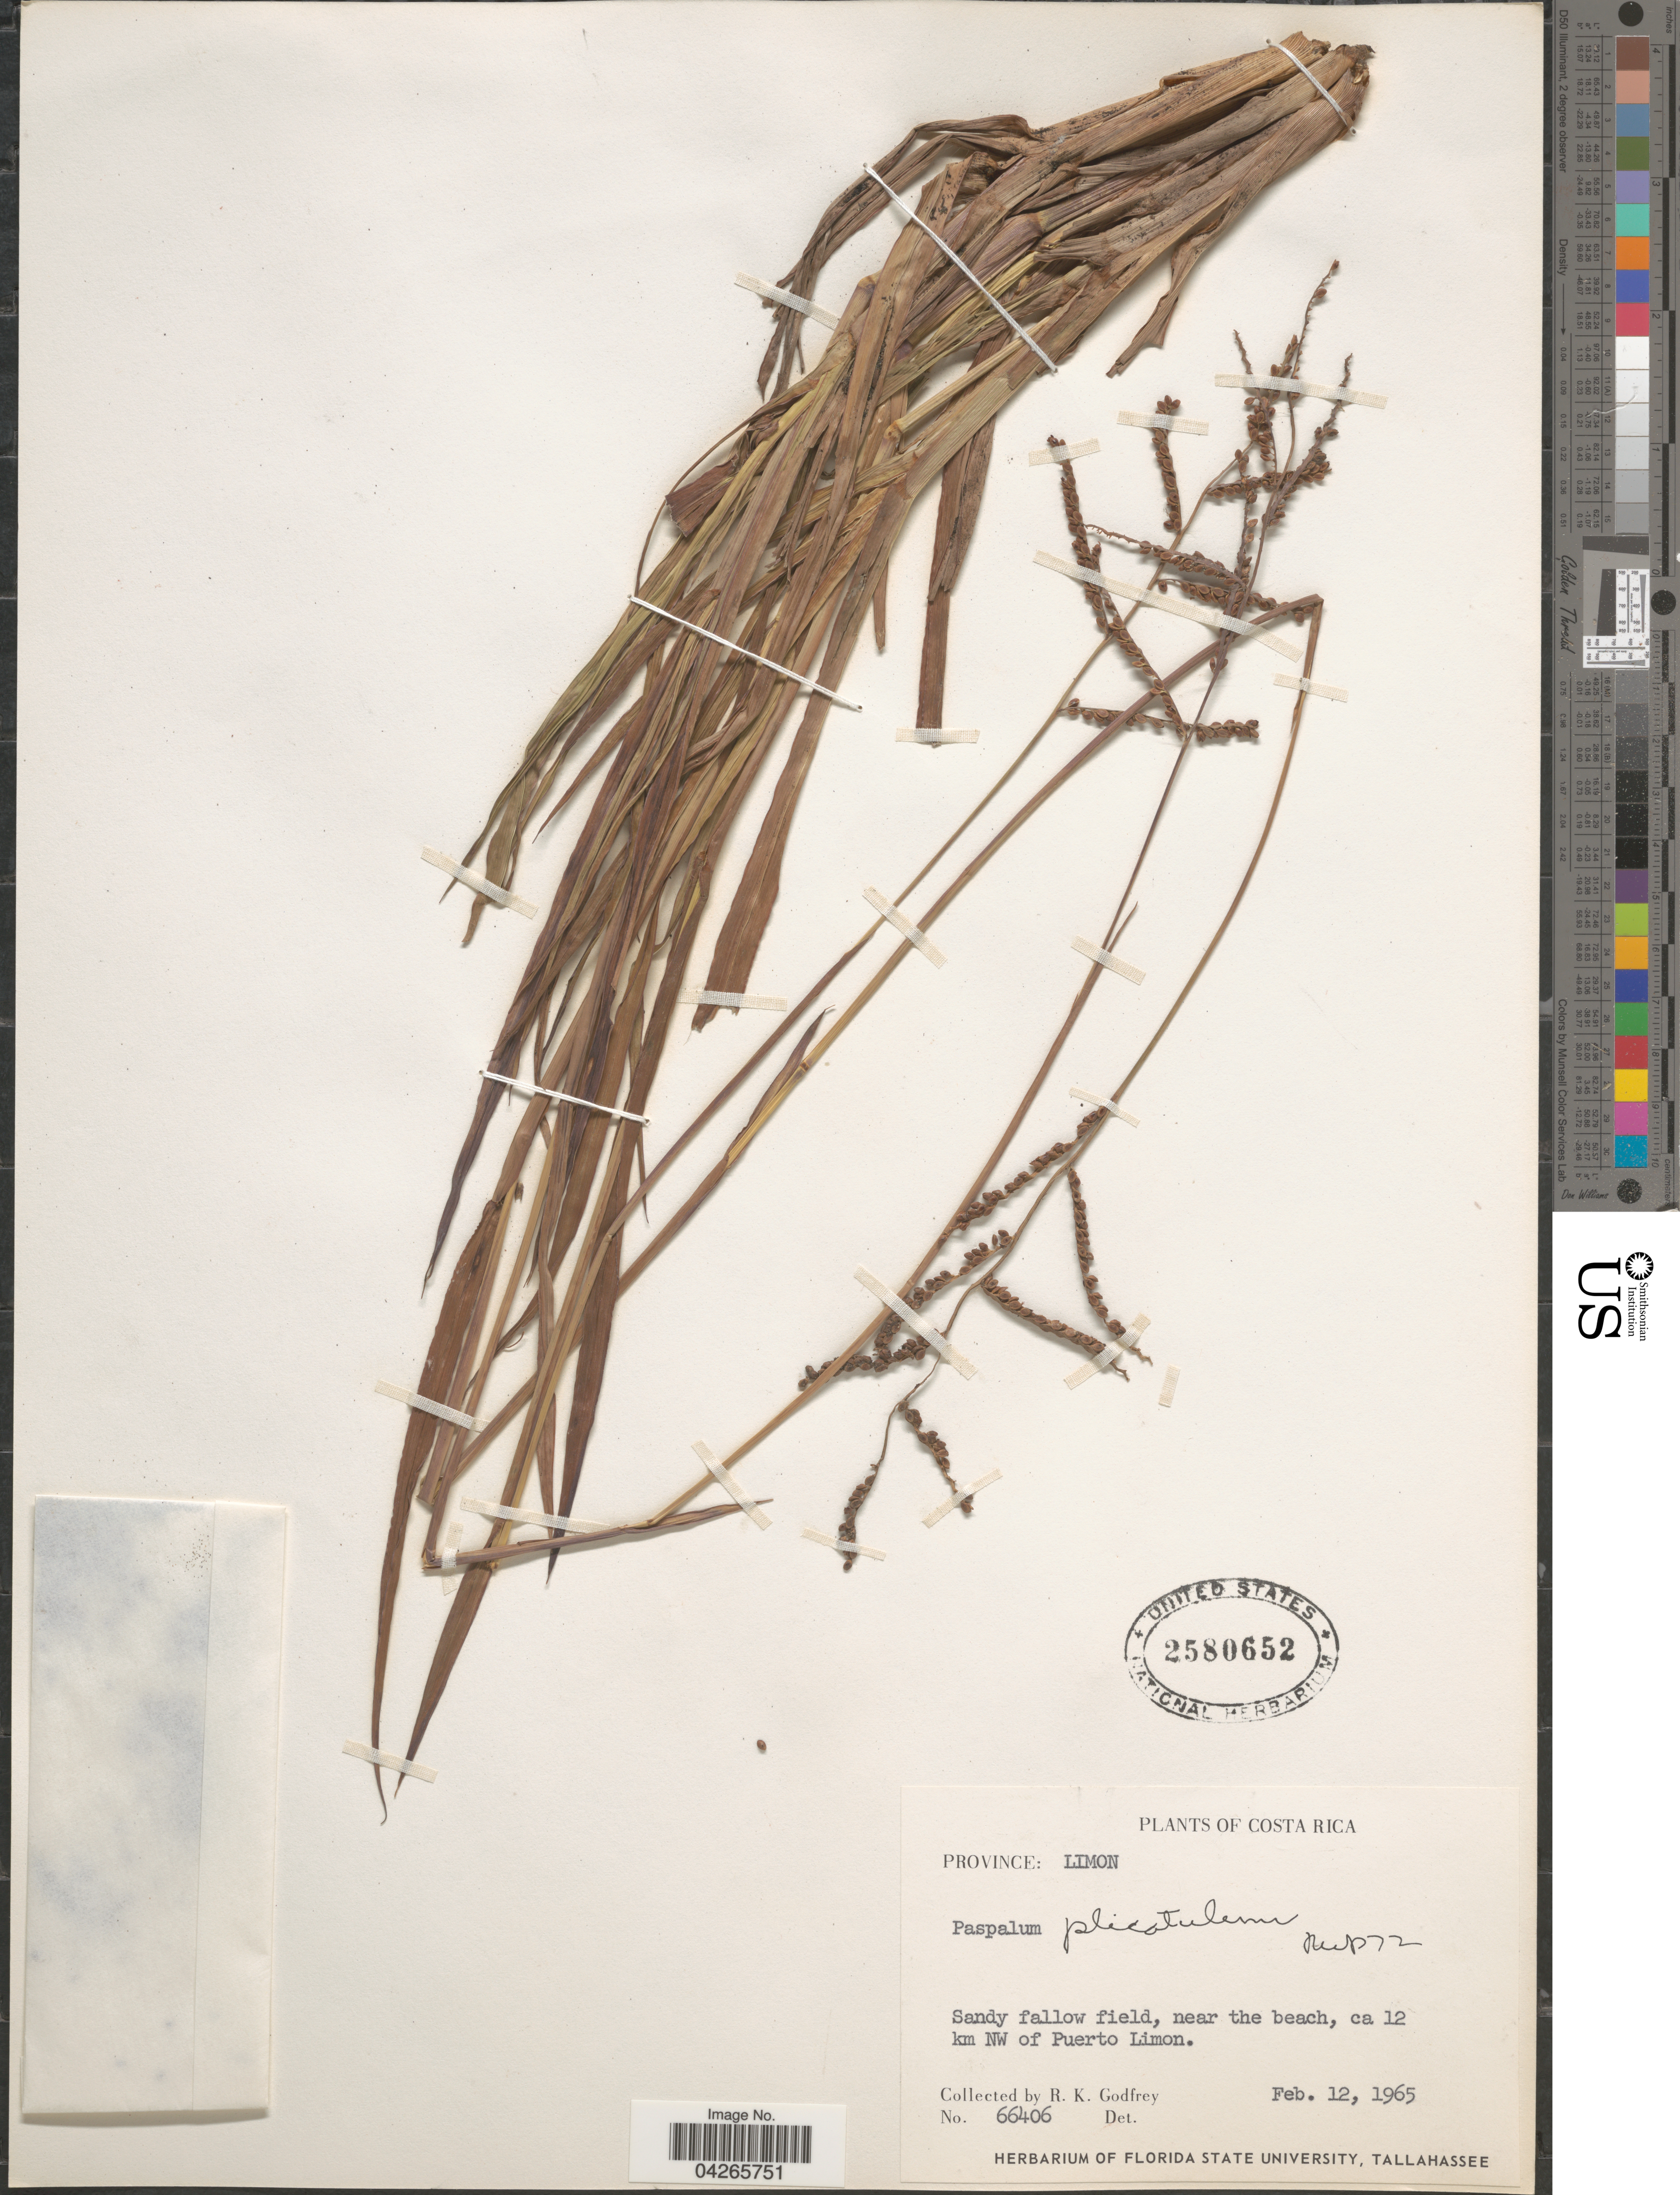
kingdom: Plantae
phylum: Tracheophyta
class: Liliopsida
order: Poales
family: Poaceae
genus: Paspalum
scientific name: Paspalum plicatulum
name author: Michx.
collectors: R. K. Godfrey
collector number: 66406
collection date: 1965-02-12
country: Costa Rica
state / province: Limón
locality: Sandy fallow field, near the beach, ca 12 km NW of Puerto Limon.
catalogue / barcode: US 2580652